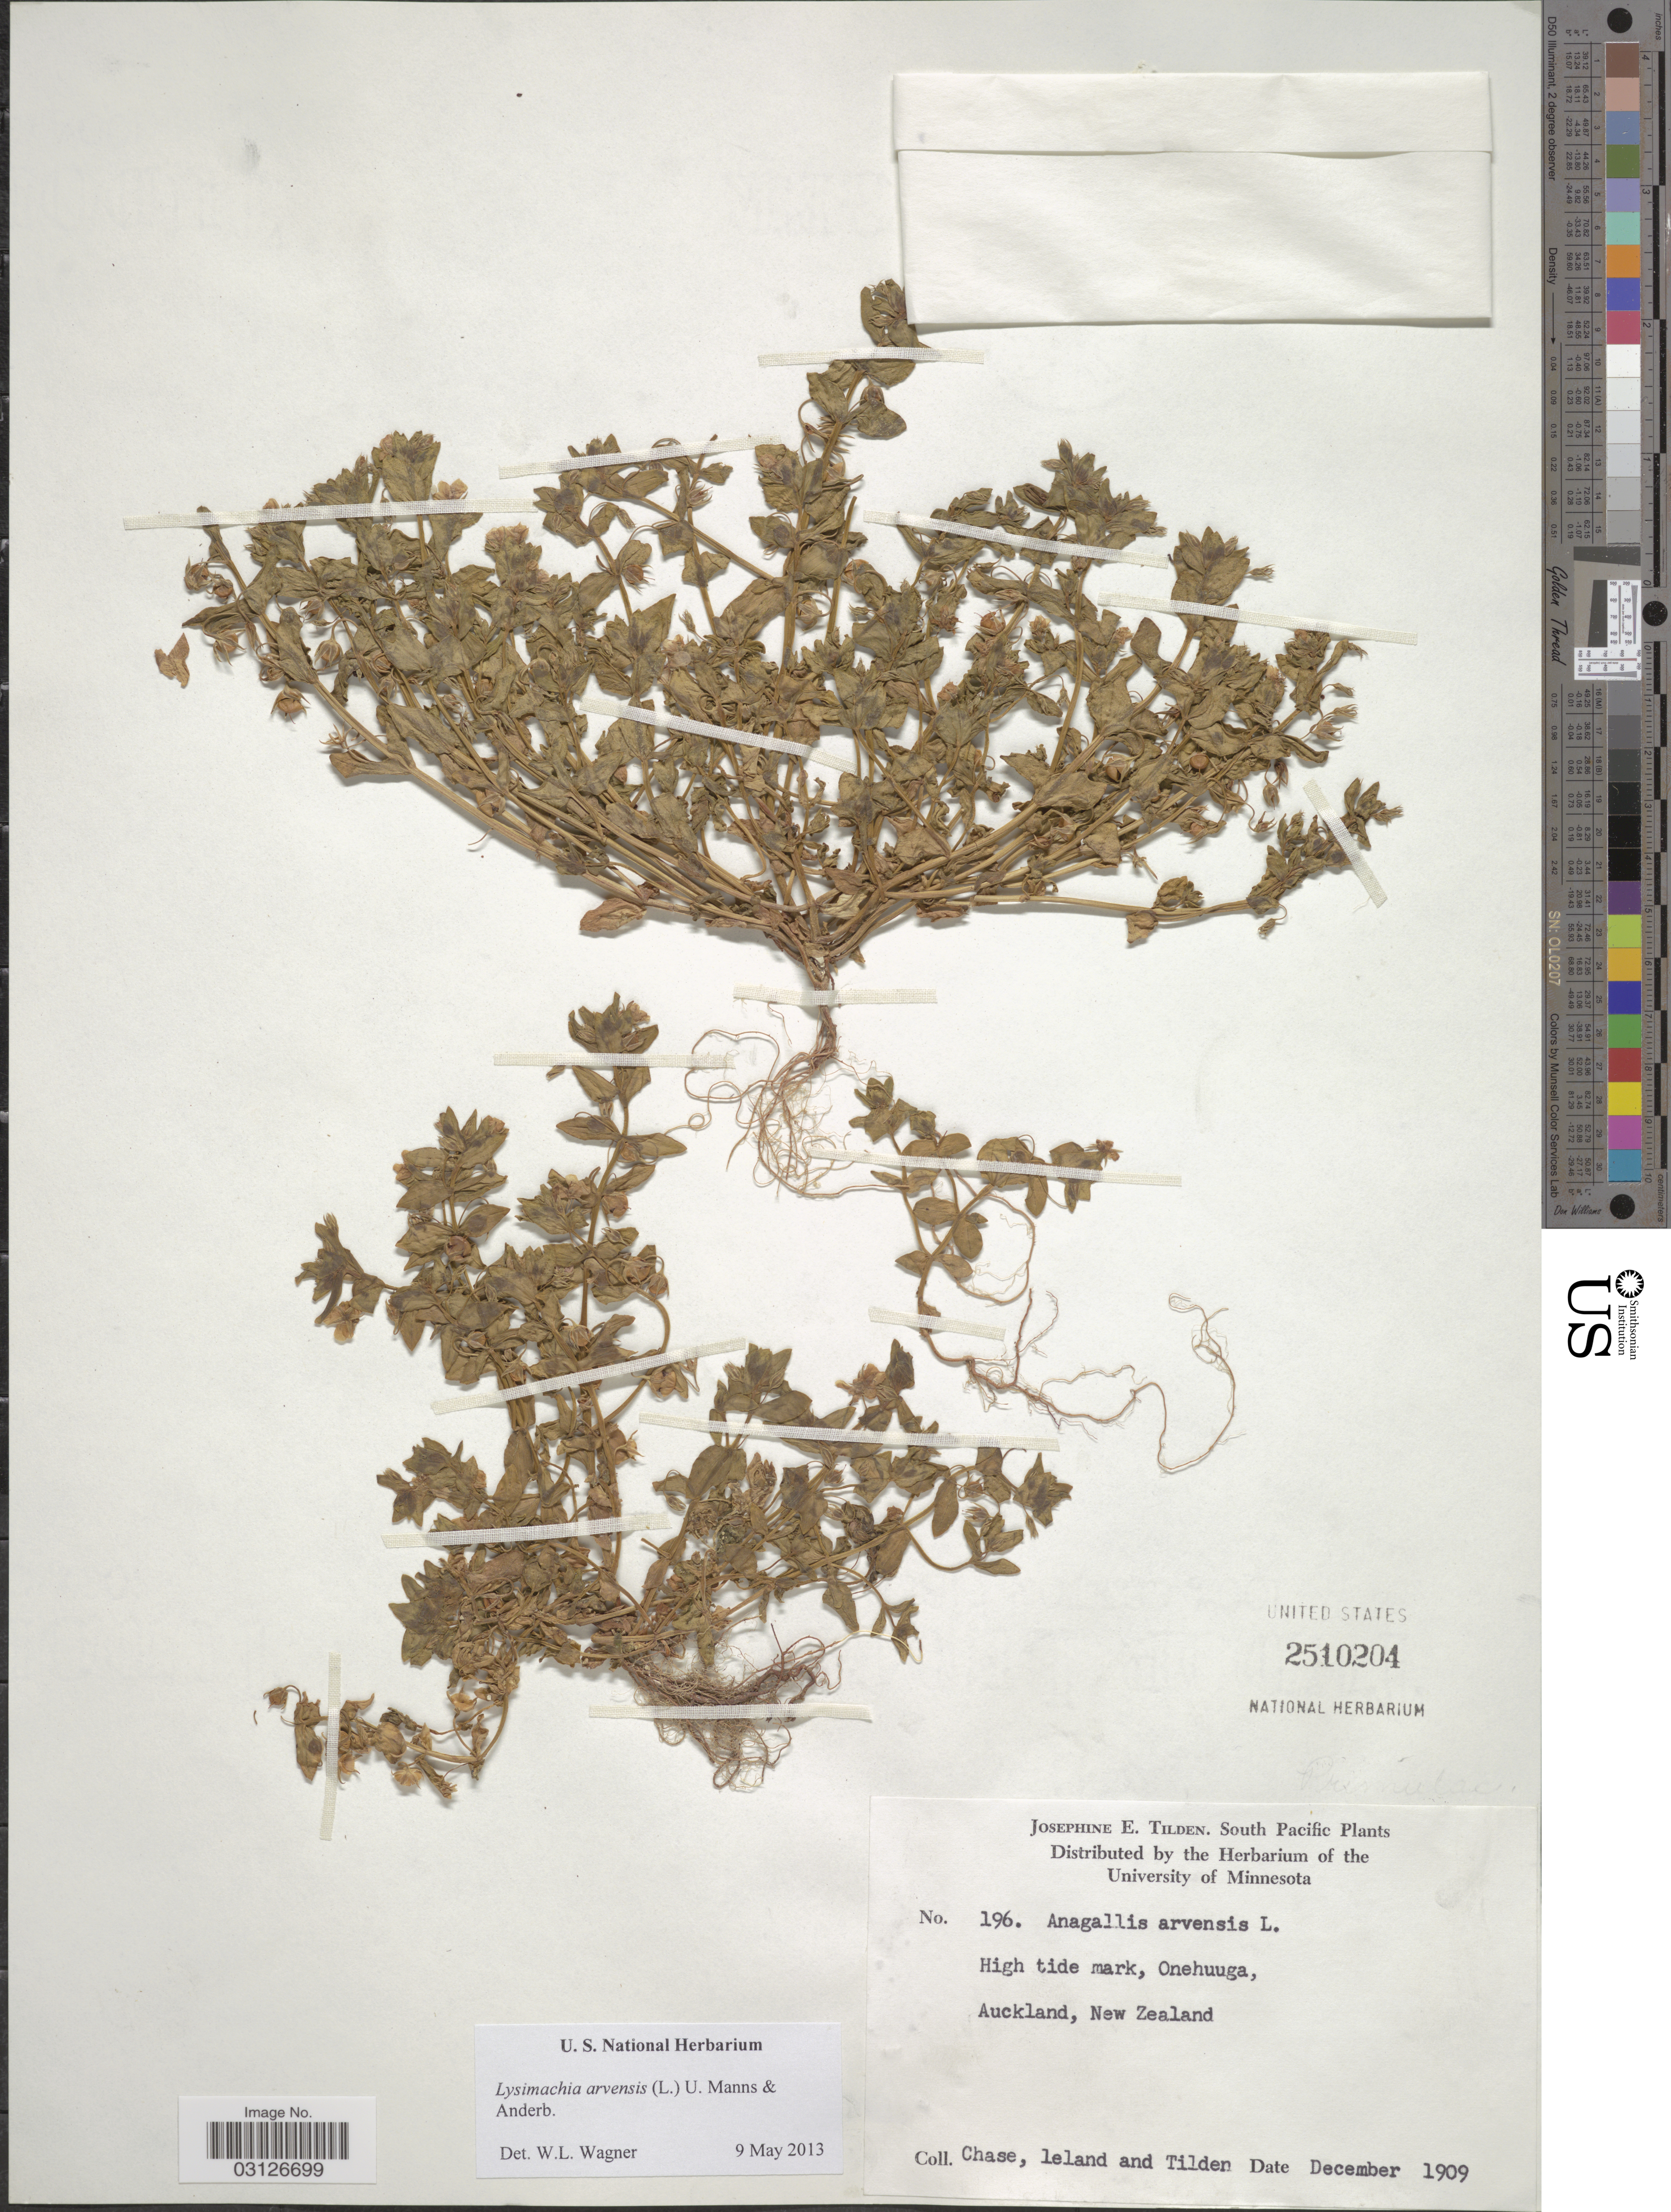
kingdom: Plantae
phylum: Tracheophyta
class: Magnoliopsida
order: Ericales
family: Primulaceae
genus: Lysimachia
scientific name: Lysimachia arvensis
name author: (L.) U. Manns & Anderb.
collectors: Chase, --, Leland & J. E. Tilden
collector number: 196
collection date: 1909-12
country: New Zealand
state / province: Auckland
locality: South Pacific. Onehuuga.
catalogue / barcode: US 2510204